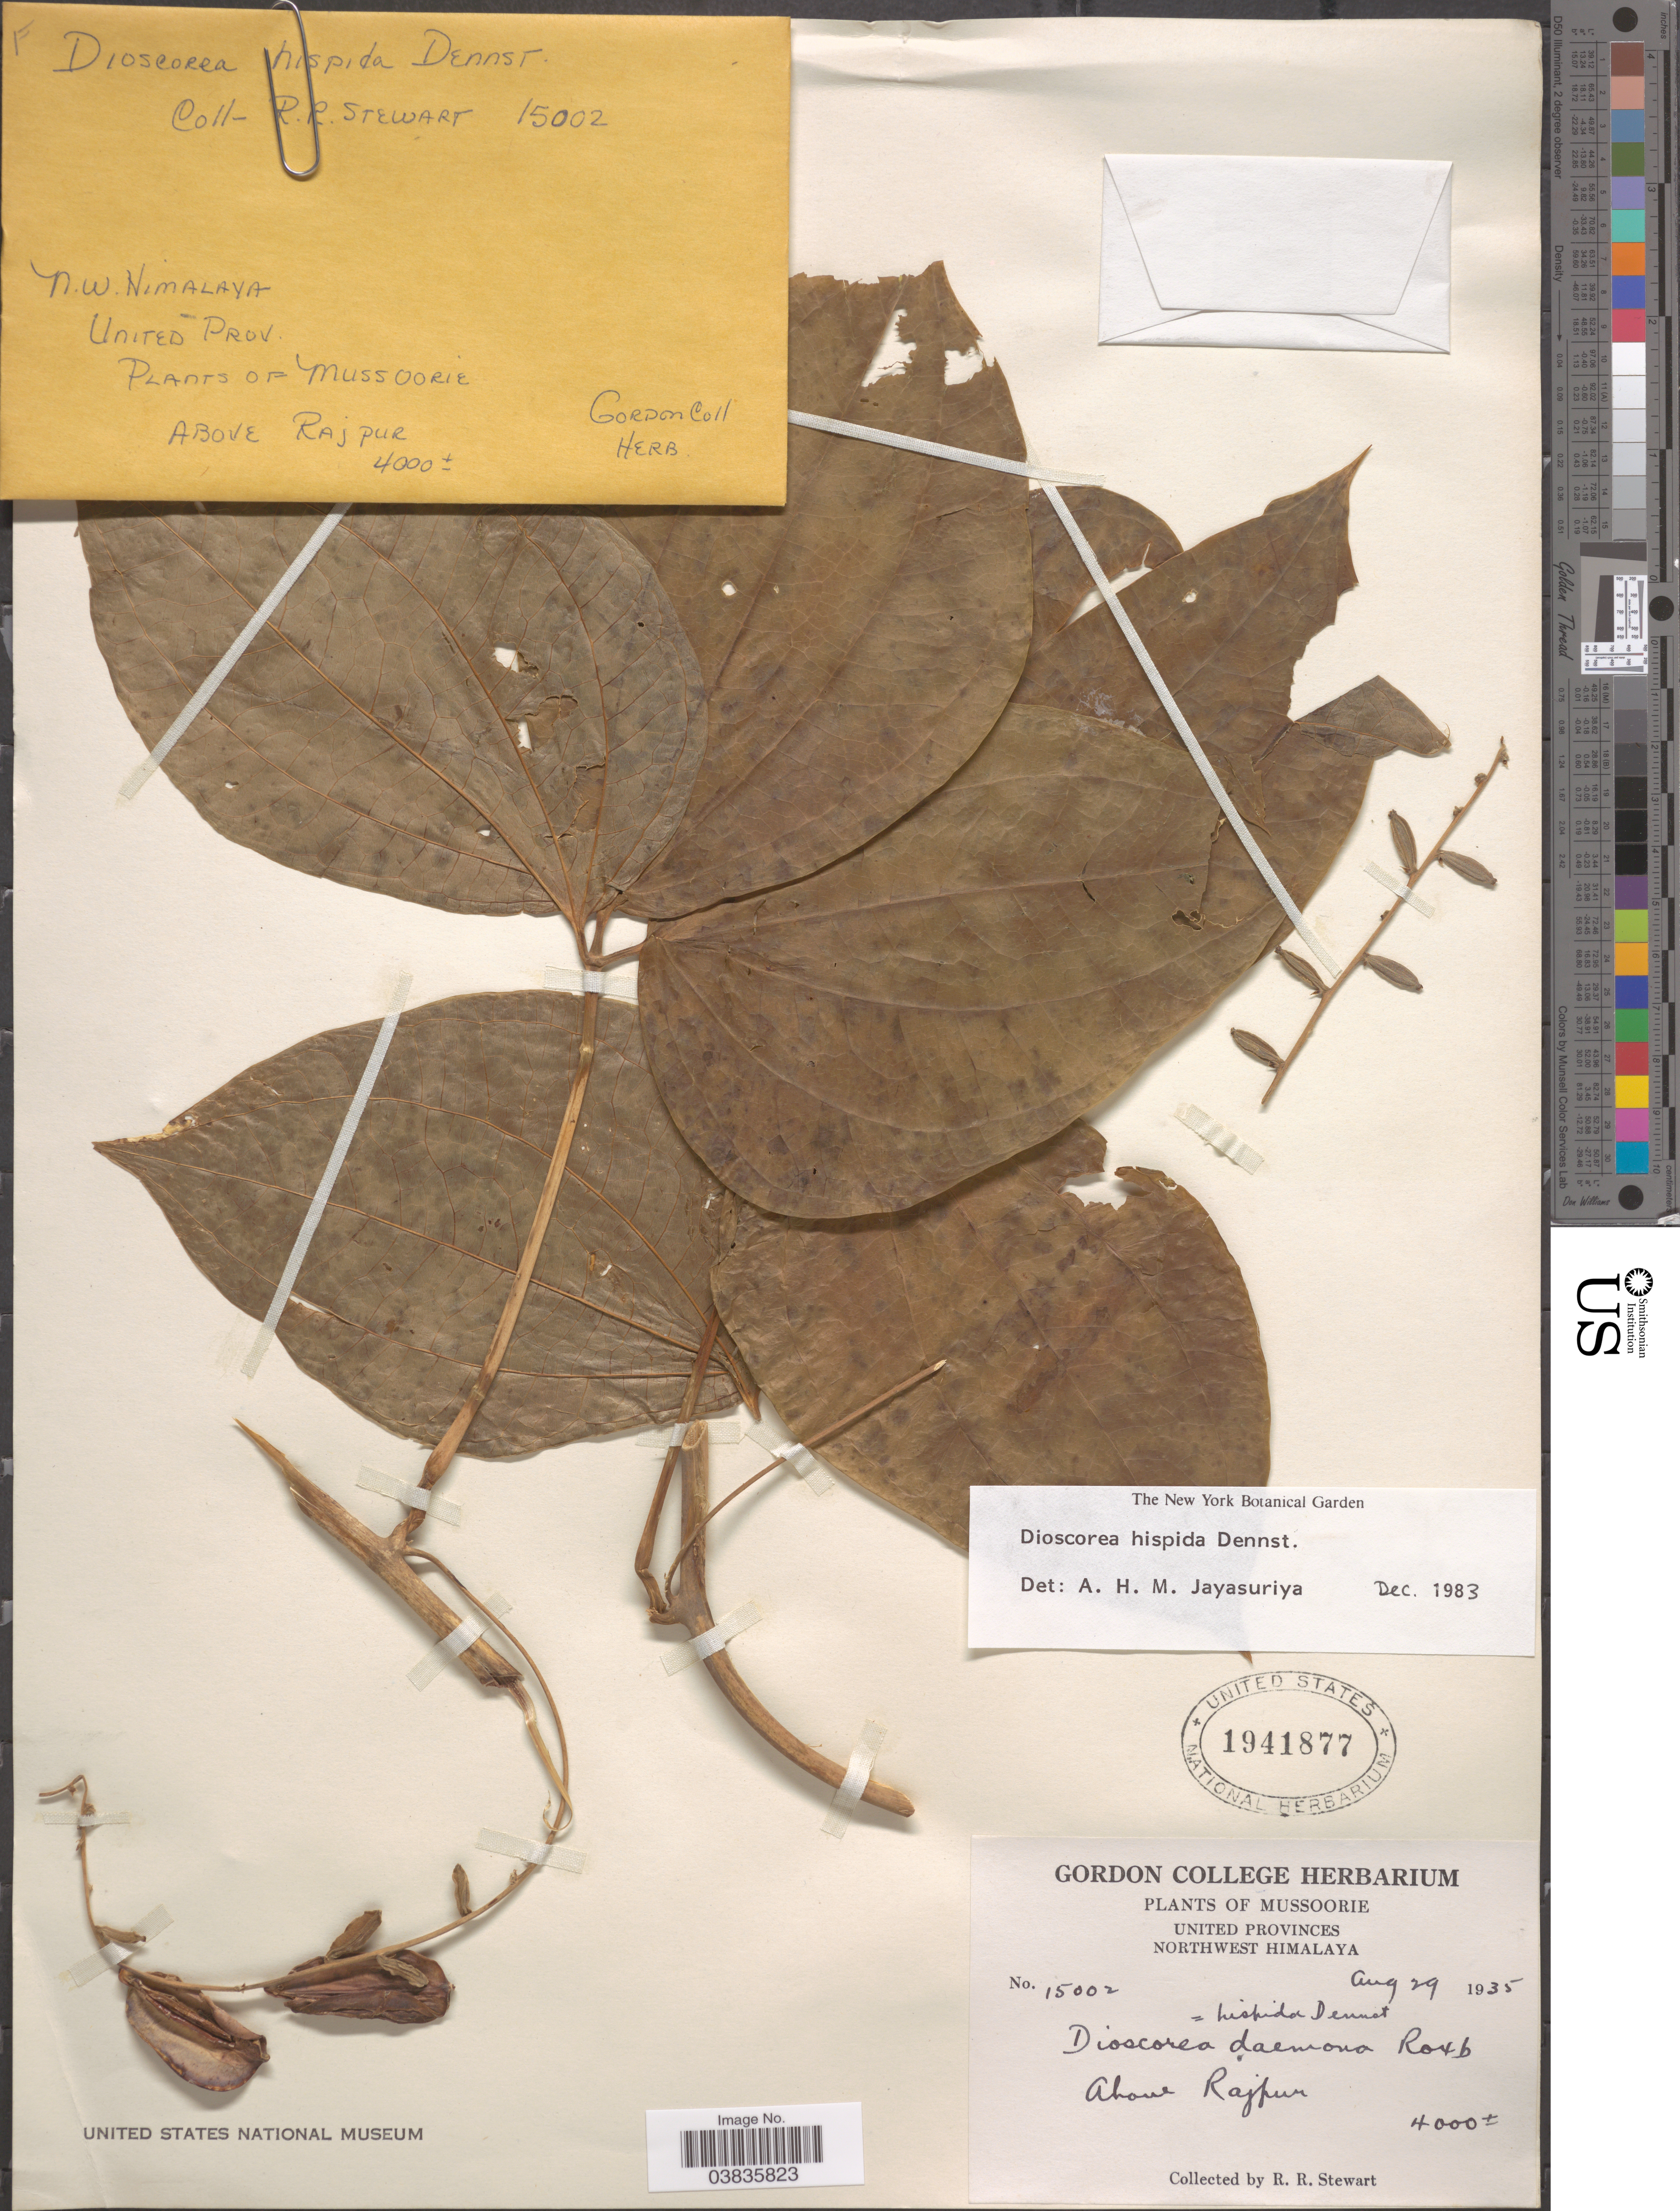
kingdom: Plantae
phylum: Tracheophyta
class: Liliopsida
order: Dioscoreales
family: Dioscoreaceae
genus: Dioscorea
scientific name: Dioscorea hispida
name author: Dennst.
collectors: R. Stewart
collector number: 15002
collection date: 1935-08-29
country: India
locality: Mussoorie. United Provinces. Northwest Himalaya. Above Rajpur.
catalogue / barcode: US 1941877